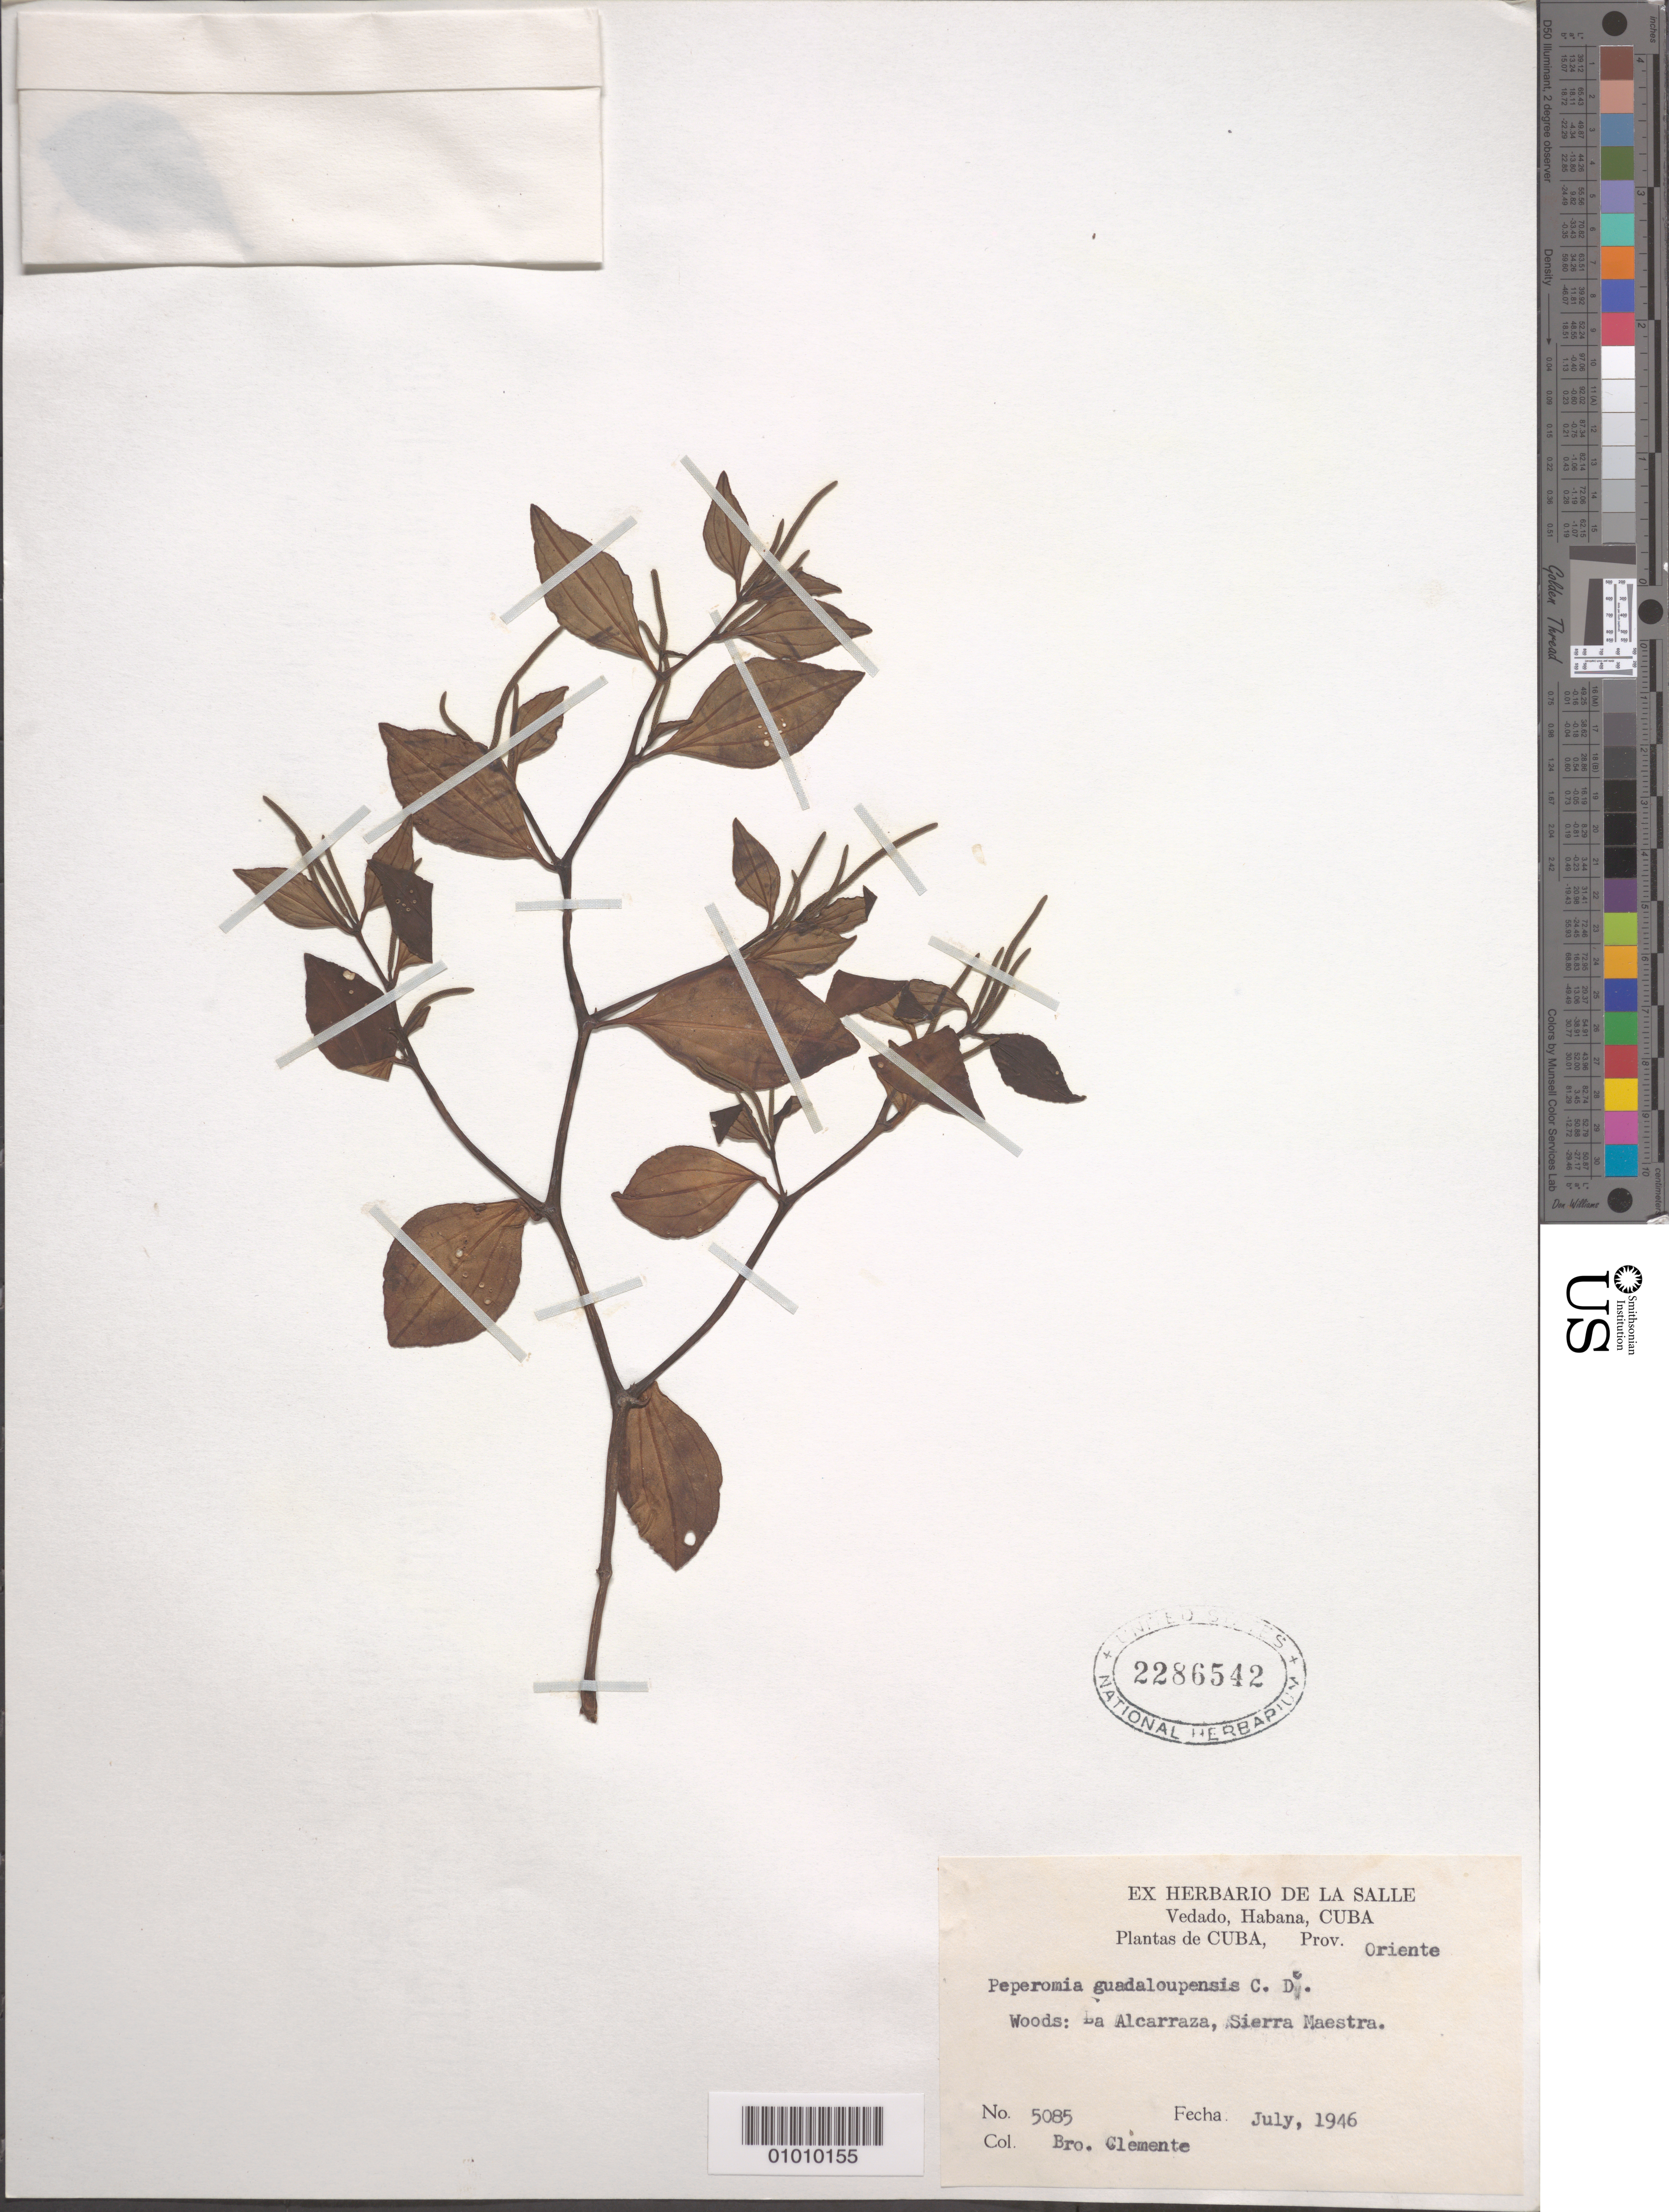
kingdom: Plantae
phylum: Tracheophyta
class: Magnoliopsida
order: Piperales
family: Piperaceae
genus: Peperomia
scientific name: Peperomia guadaloupensis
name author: C. DC.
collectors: Bro. Clemente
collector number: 5085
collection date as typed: Jul 1946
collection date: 1946-07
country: Cuba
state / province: Oriente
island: Cuba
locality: Woods: La Alcarraza, Sierra Maestra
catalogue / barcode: US 2286542